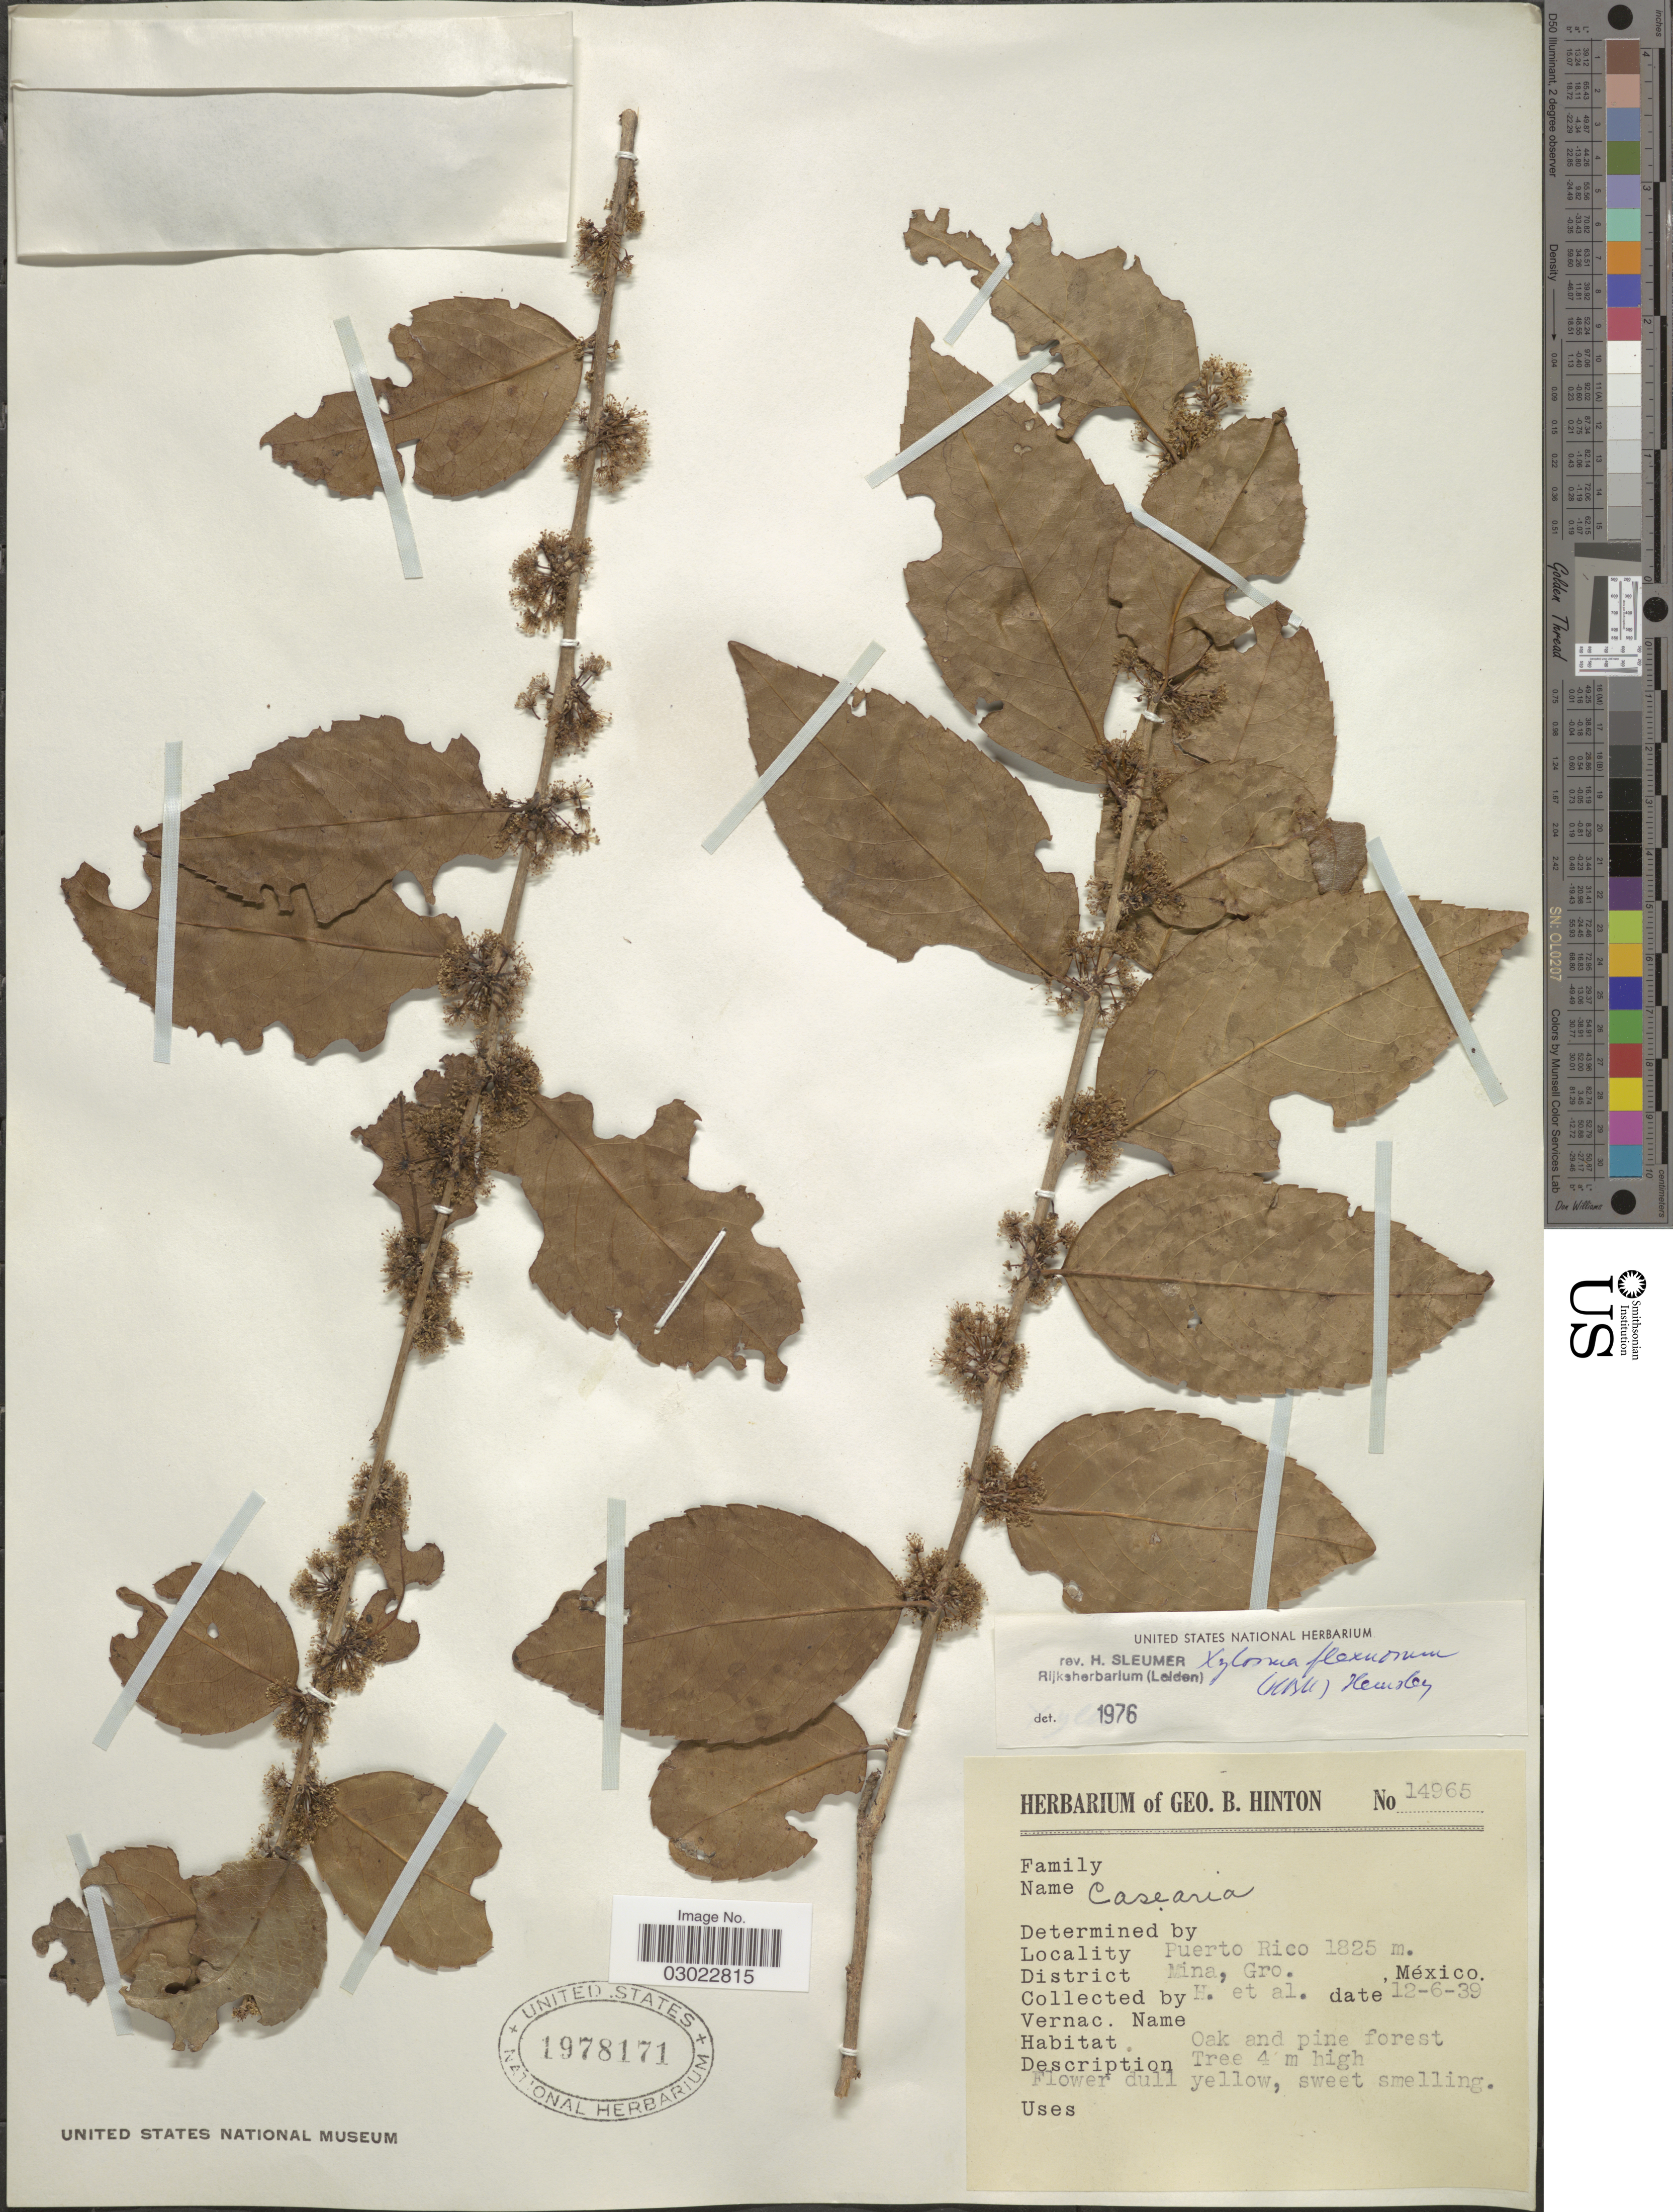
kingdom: Plantae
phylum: Tracheophyta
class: Magnoliopsida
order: Malpighiales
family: Salicaceae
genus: Xylosma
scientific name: Xylosma flexuosa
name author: (Kunth) Hemsl.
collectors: G. B. Hinton & et al.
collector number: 14965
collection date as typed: Transcribed d/m/y: 12/6/39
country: Mexico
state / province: Guerrero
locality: Puerto Rico, District Mina, Gro.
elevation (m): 1825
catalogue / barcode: US 1978171